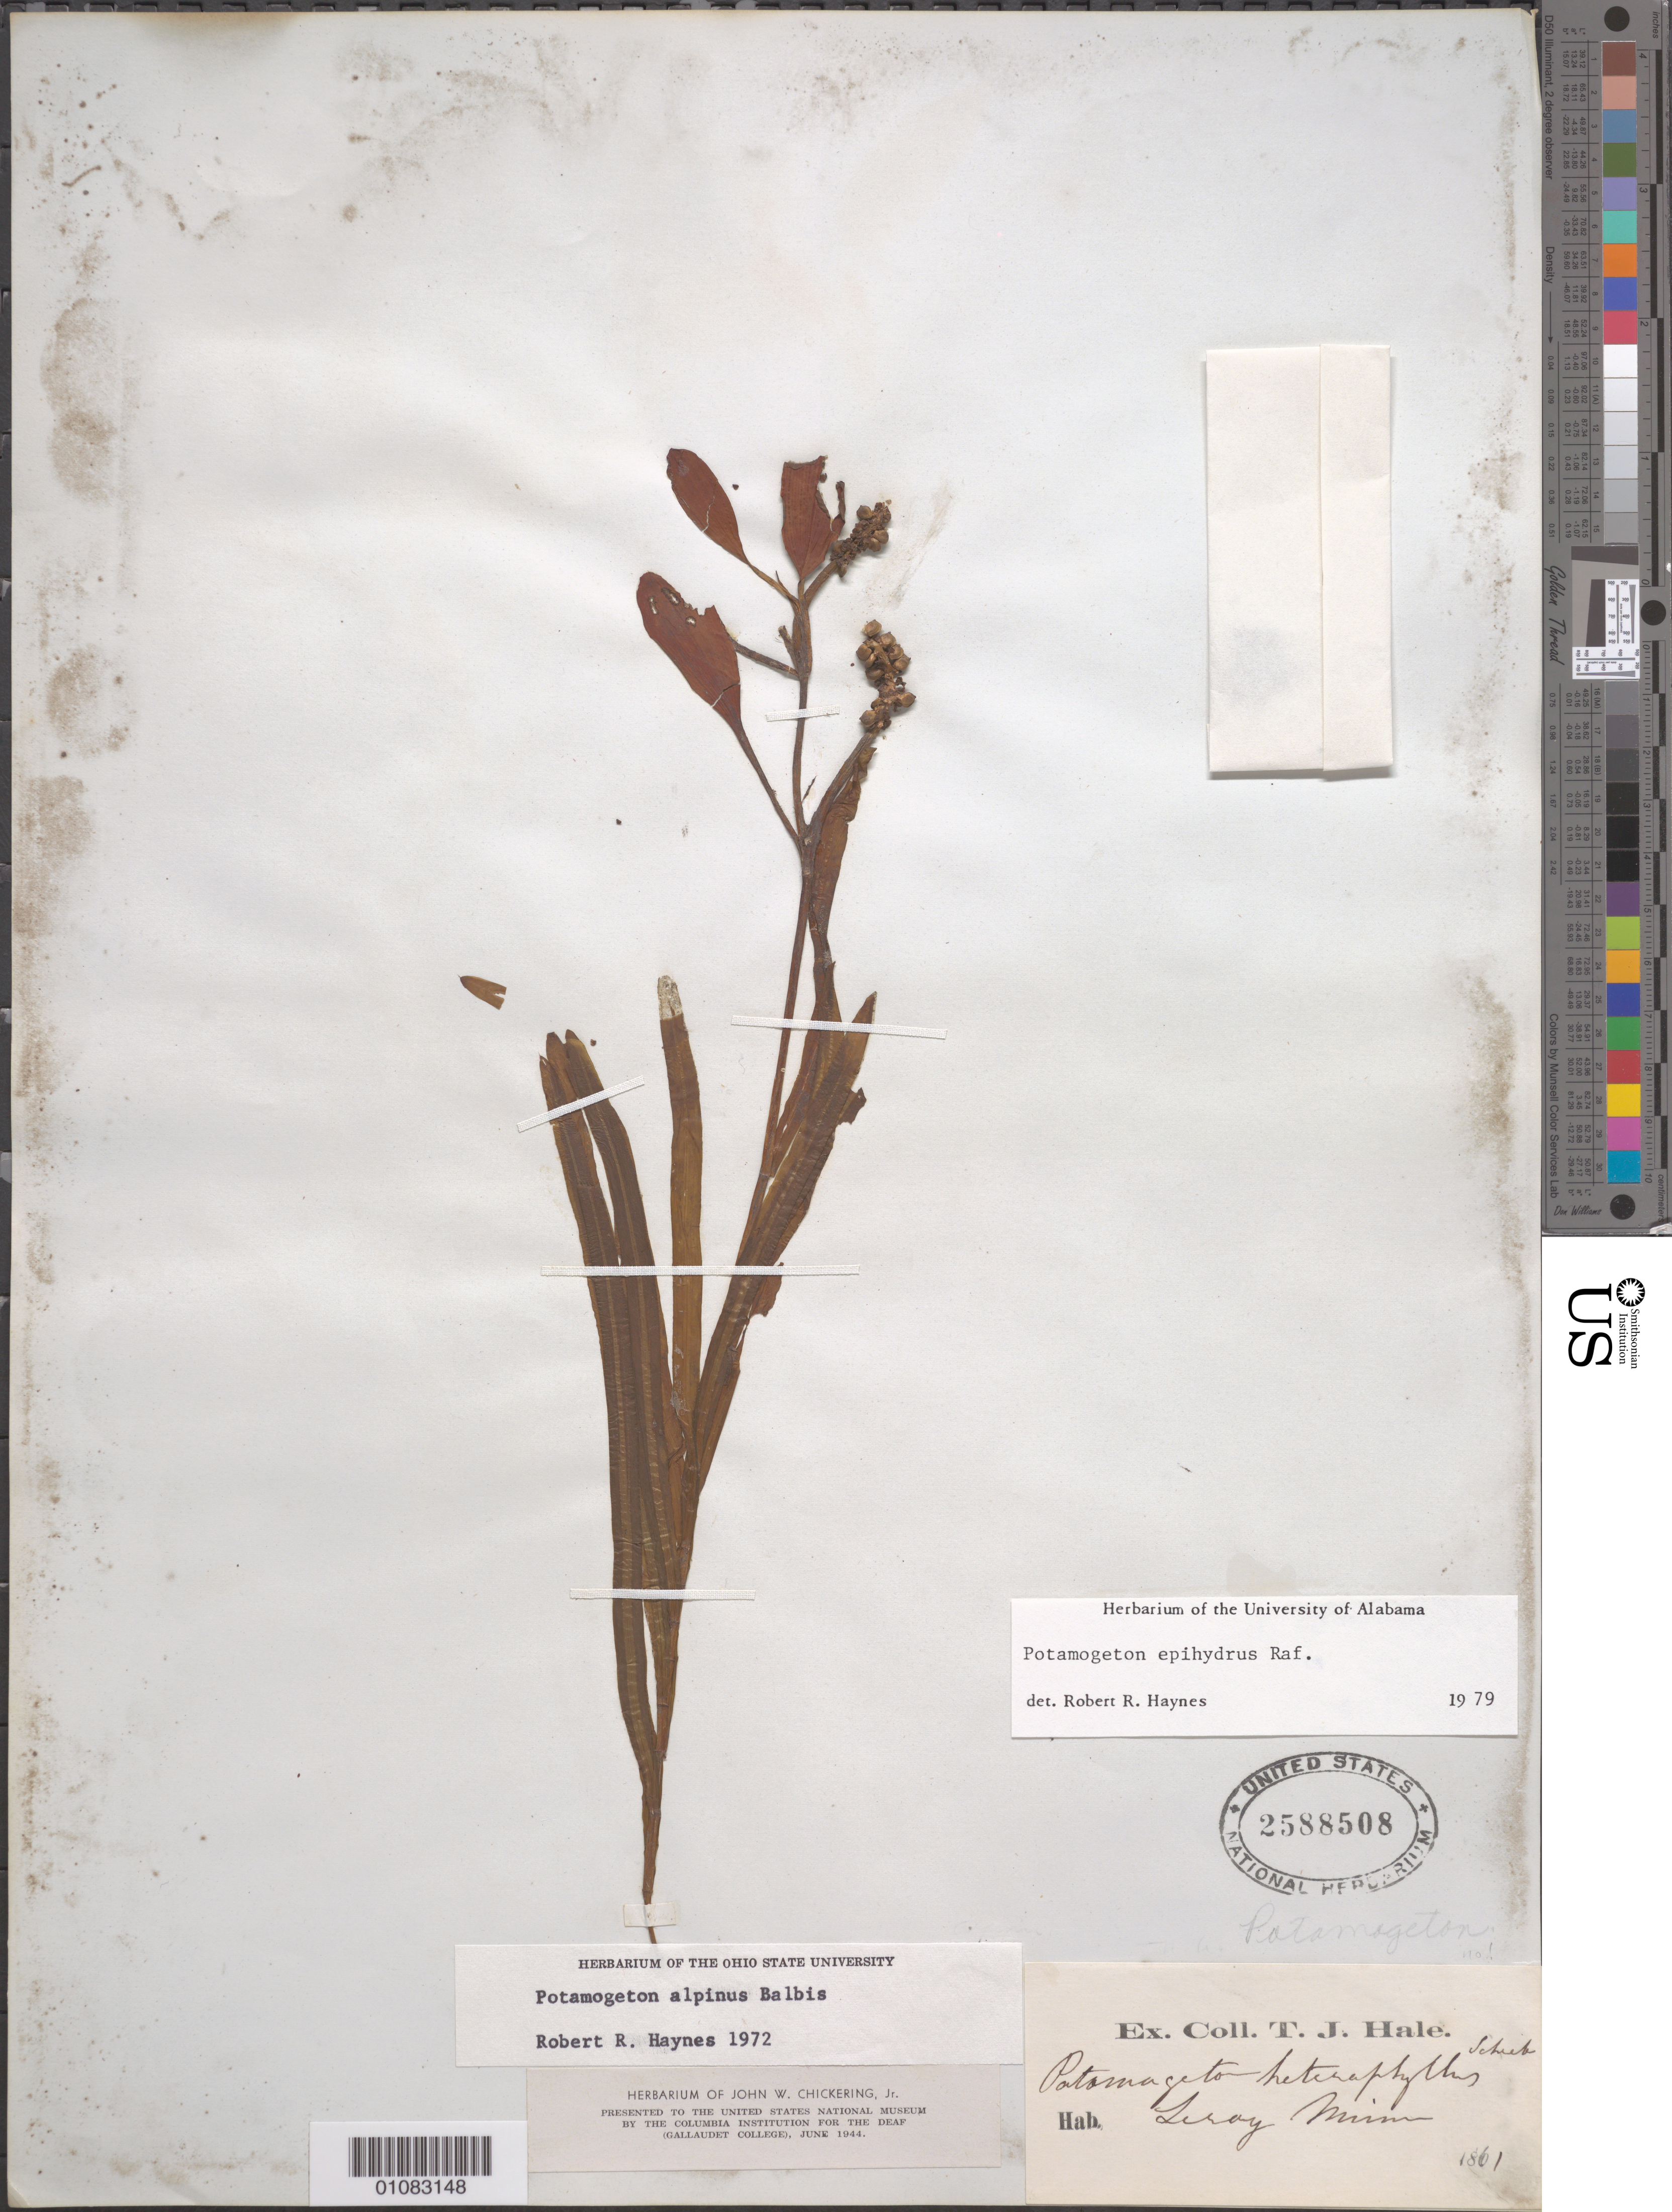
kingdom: Plantae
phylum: Tracheophyta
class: Liliopsida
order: Alismatales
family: Potamogetonaceae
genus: Potamogeton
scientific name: Potamogeton epihydrus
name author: Raf.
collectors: T. Hale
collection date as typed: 1861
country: United States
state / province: Minnesota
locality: Leroy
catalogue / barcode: US 2588508